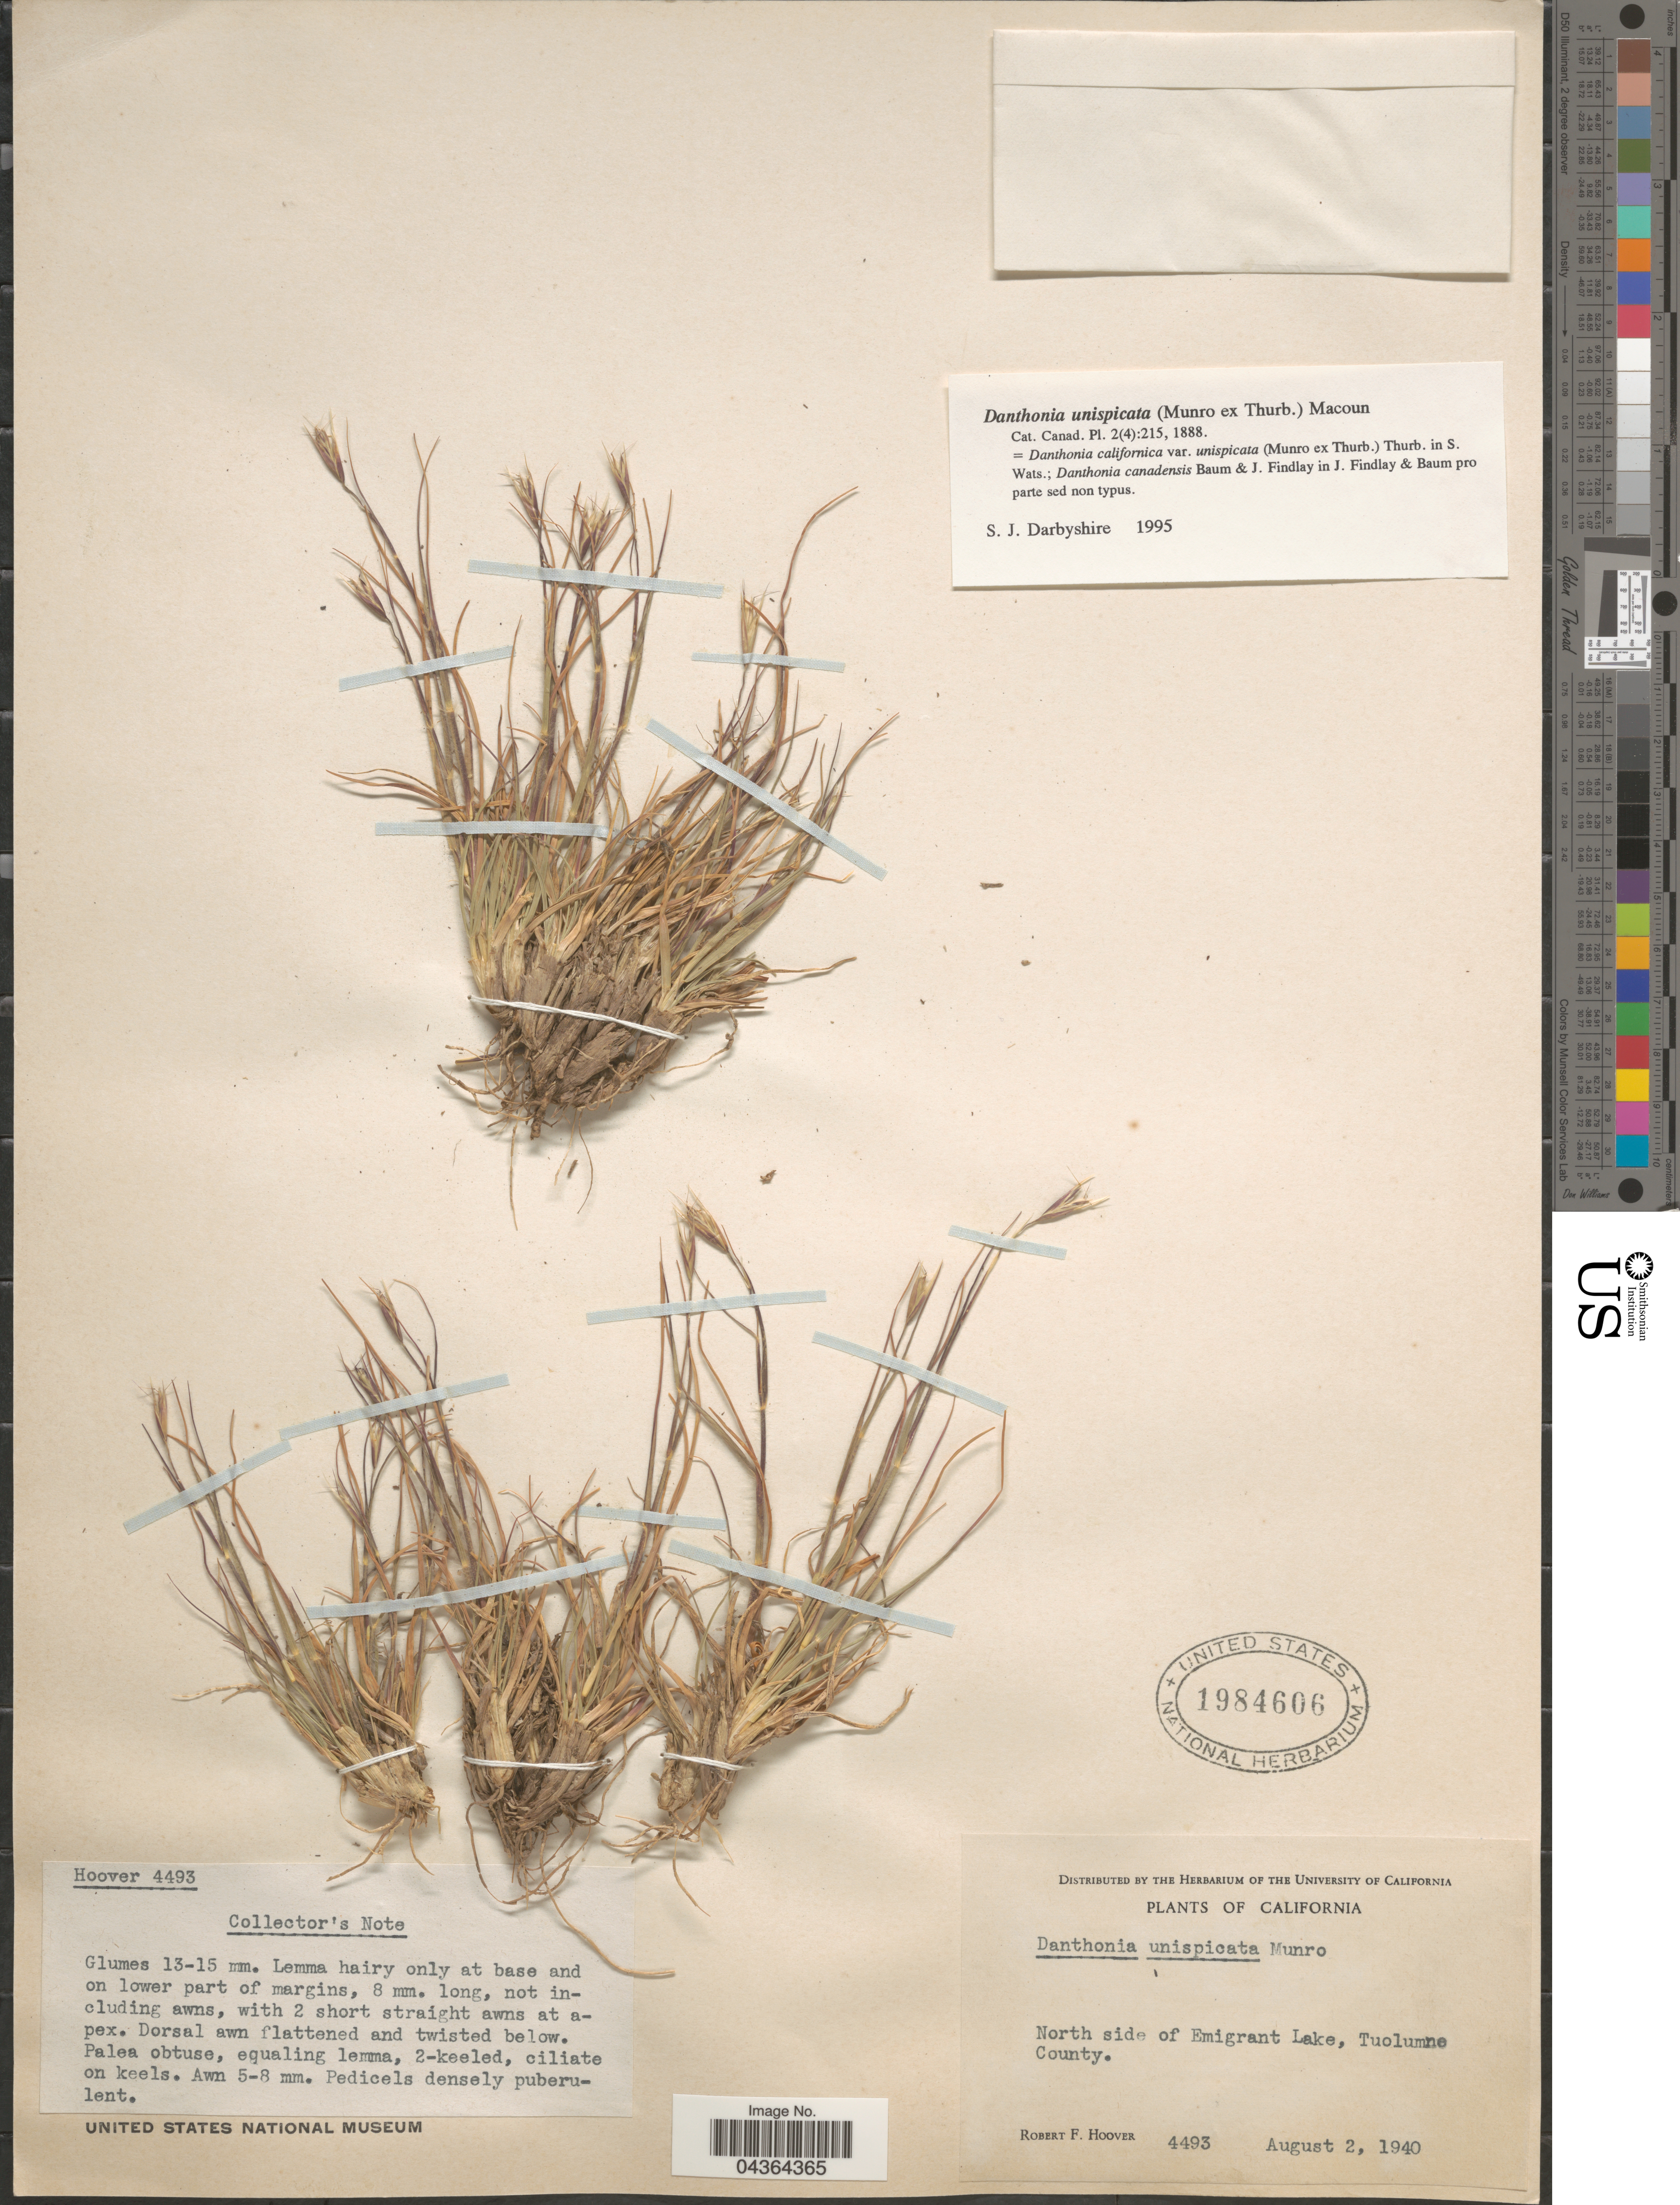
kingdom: Plantae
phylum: Tracheophyta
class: Liliopsida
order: Poales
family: Poaceae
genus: Danthonia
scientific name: Danthonia unispicata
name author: (Thurb.) Munro ex Macoun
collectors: R. F. Hoover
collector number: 4493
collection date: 1940-08-02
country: United States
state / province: California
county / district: Tuolumne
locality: North side of Emigrant Lake, Tuolumne County.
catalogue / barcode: US 1984606